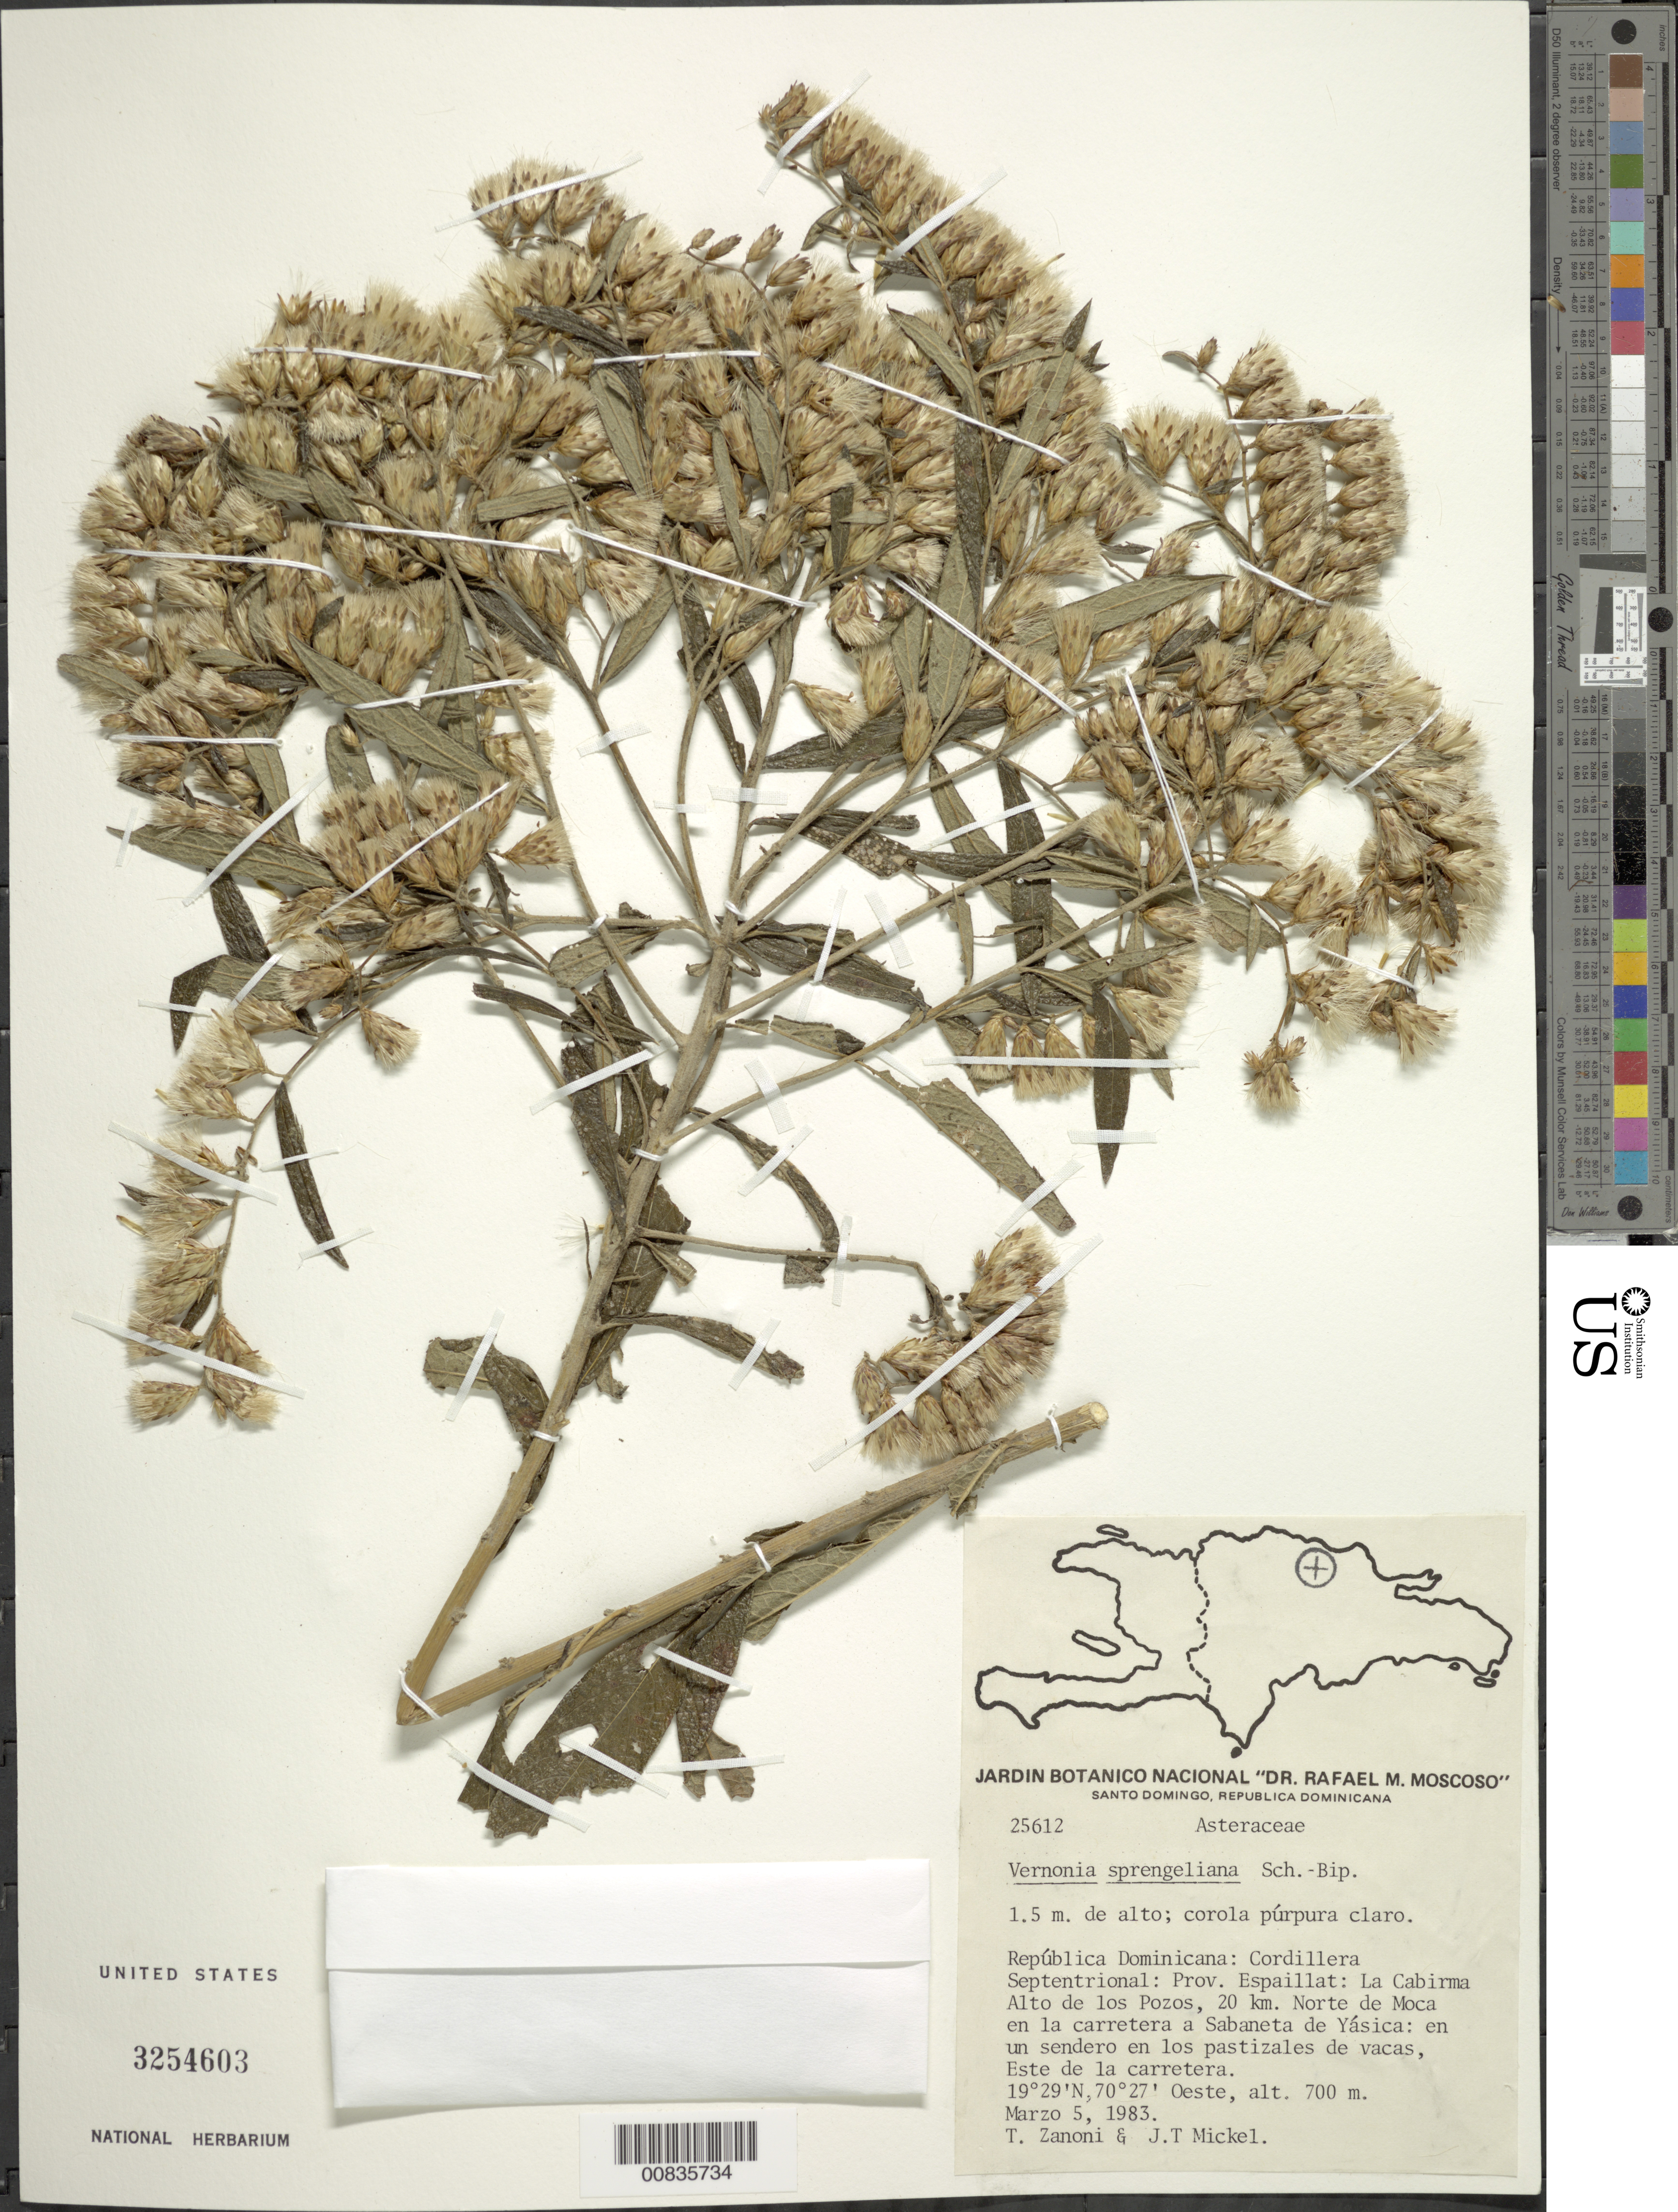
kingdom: Plantae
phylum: Tracheophyta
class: Magnoliopsida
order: Asterales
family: Asteraceae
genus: Lepidaploa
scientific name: Lepidaploa sprengeliana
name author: (Sch. Bip.) H. Rob.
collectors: T. A. Zanoni & J. T. Mickel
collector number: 25612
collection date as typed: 05 Mar 1983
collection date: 1983-03-05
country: Dominican Republic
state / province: Espaillat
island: Hispaniola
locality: Cordillera Septentrional, La Cabirma Alto de los Pozos, 20 km Norte de Moca en la carretera a Sabaneta de Yásica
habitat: En un sendero en los pastizales de vacas, este de la carretera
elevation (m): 700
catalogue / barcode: US 3254603